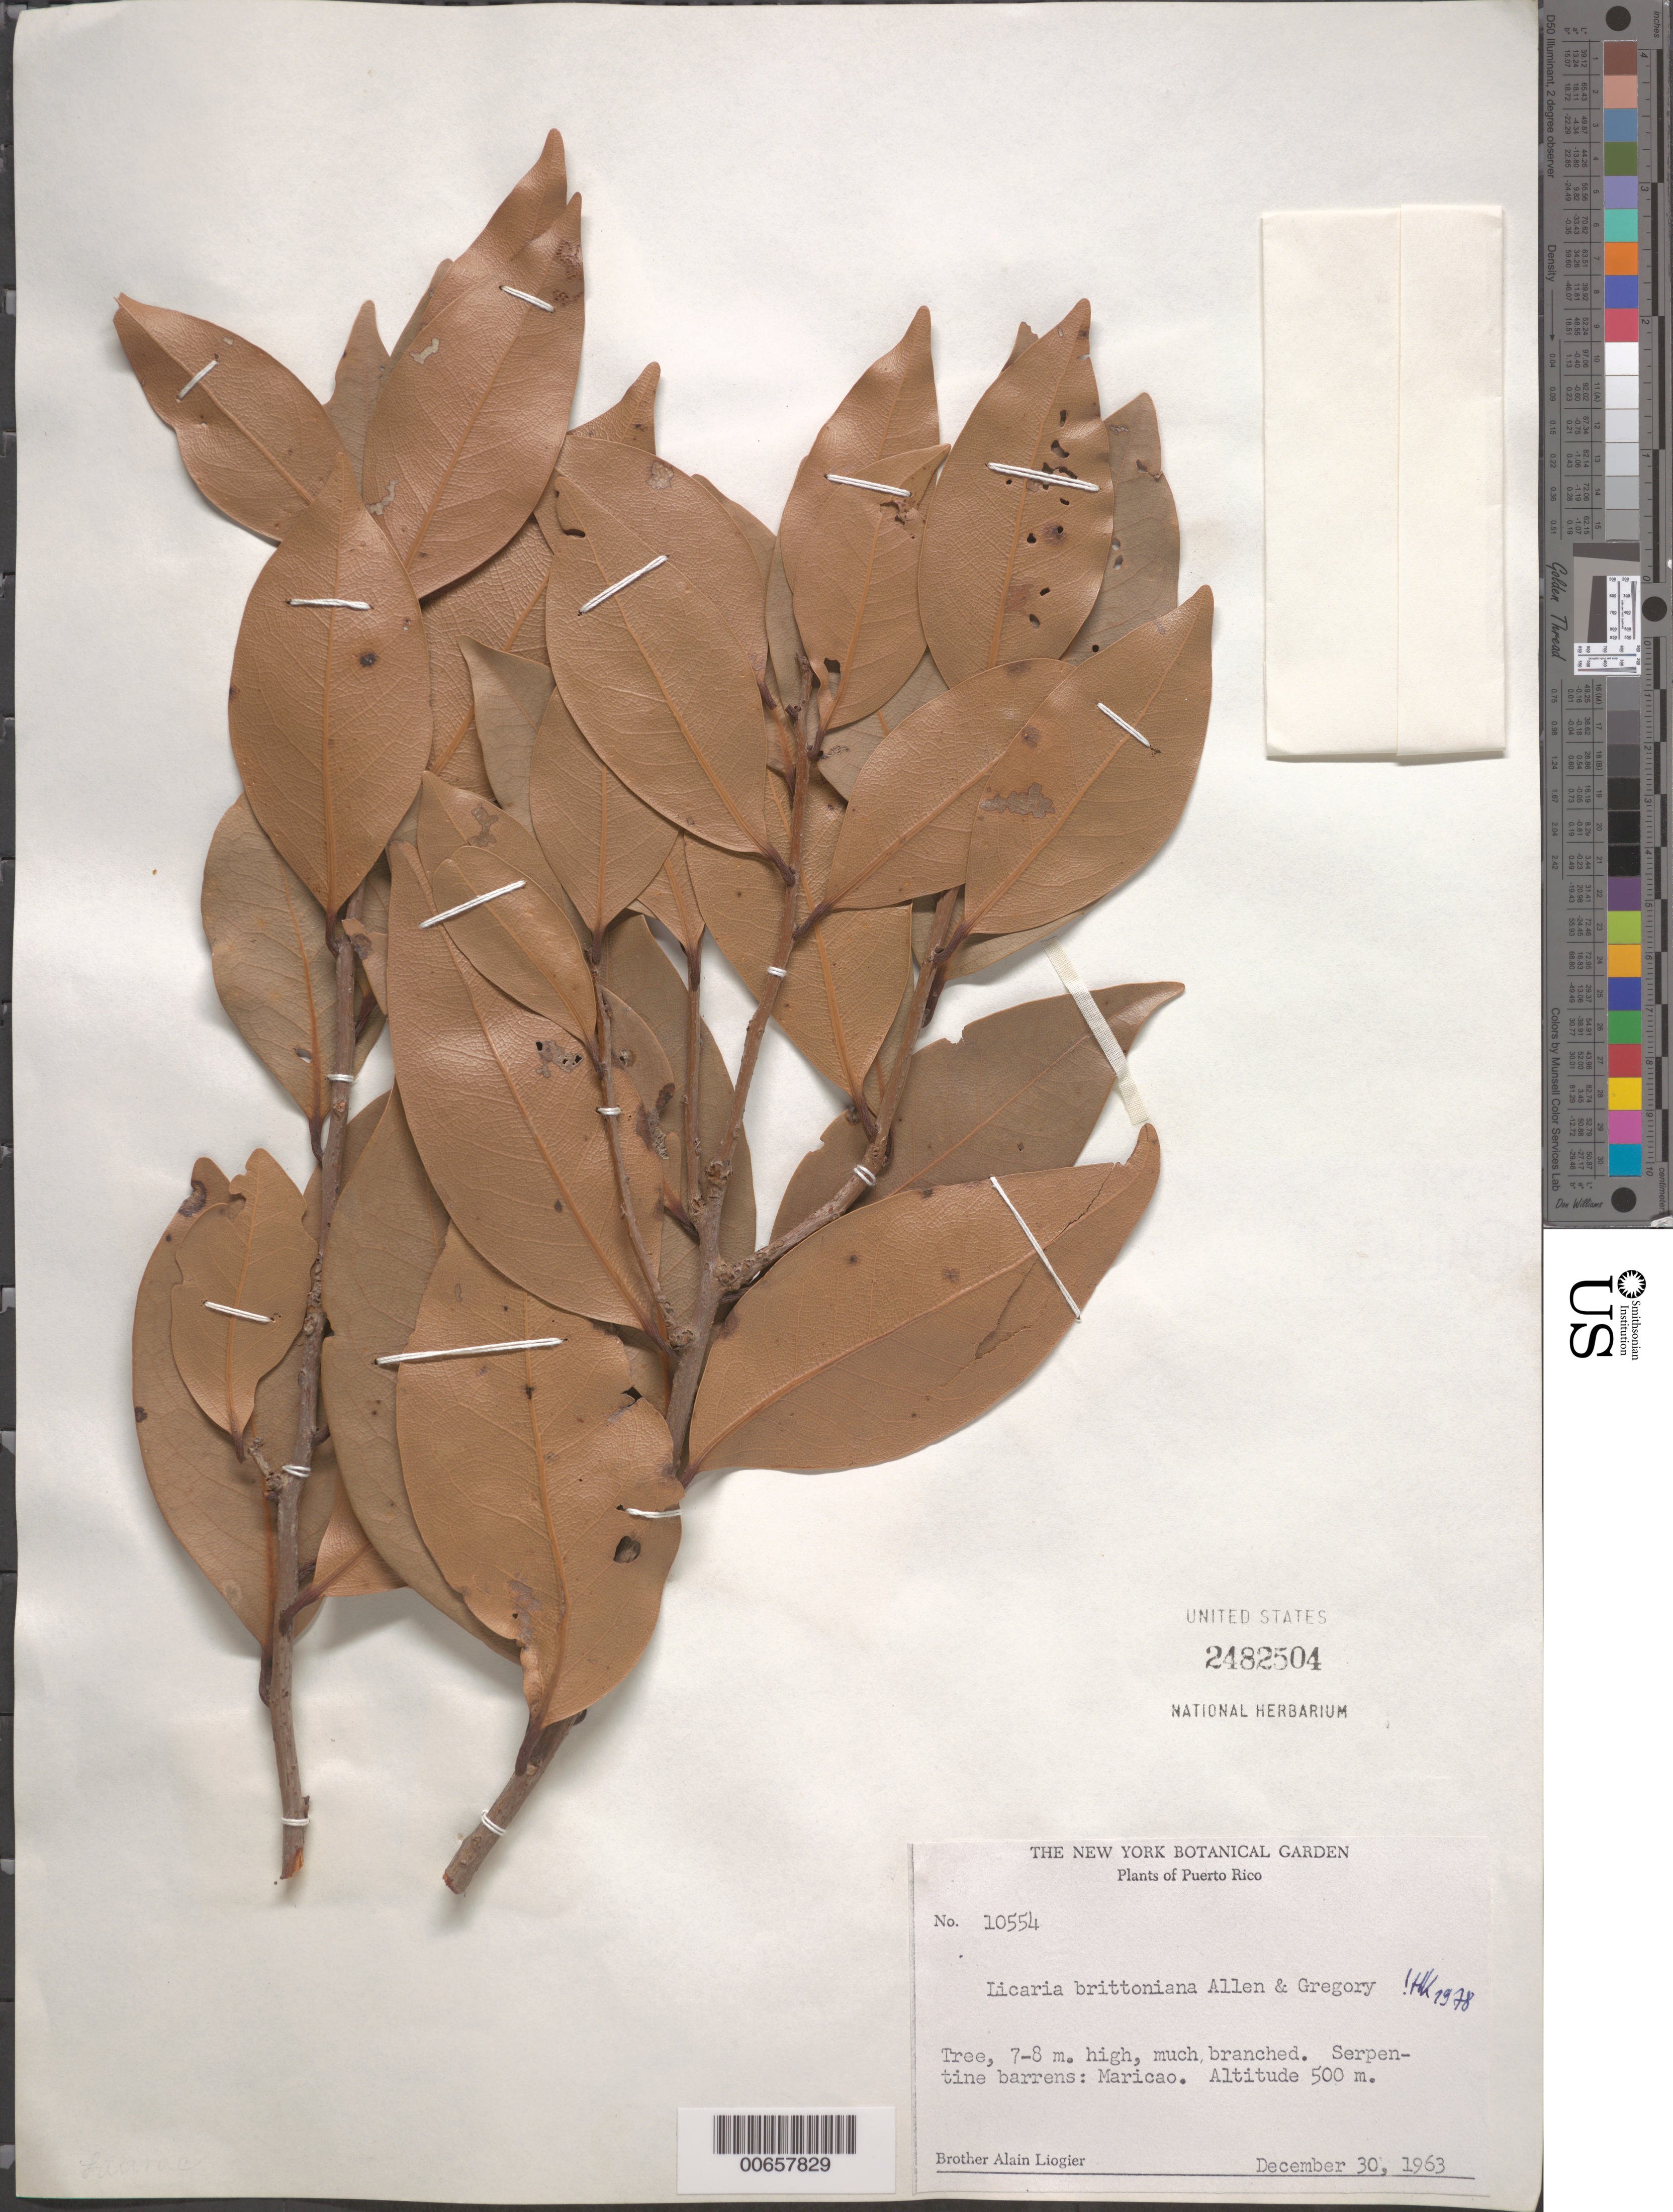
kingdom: Plantae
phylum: Tracheophyta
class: Magnoliopsida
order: Laurales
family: Lauraceae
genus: Licaria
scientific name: Licaria brittoniana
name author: C.K. Allen & L.E. Greg.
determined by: Liogier, Alain H.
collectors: A. H. Liogier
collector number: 10554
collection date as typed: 30 Dec 1963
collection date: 1963-12-30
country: Puerto Rico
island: Greater Antilles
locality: Maricao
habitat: Serpentine barrens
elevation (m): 500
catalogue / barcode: US 2482504